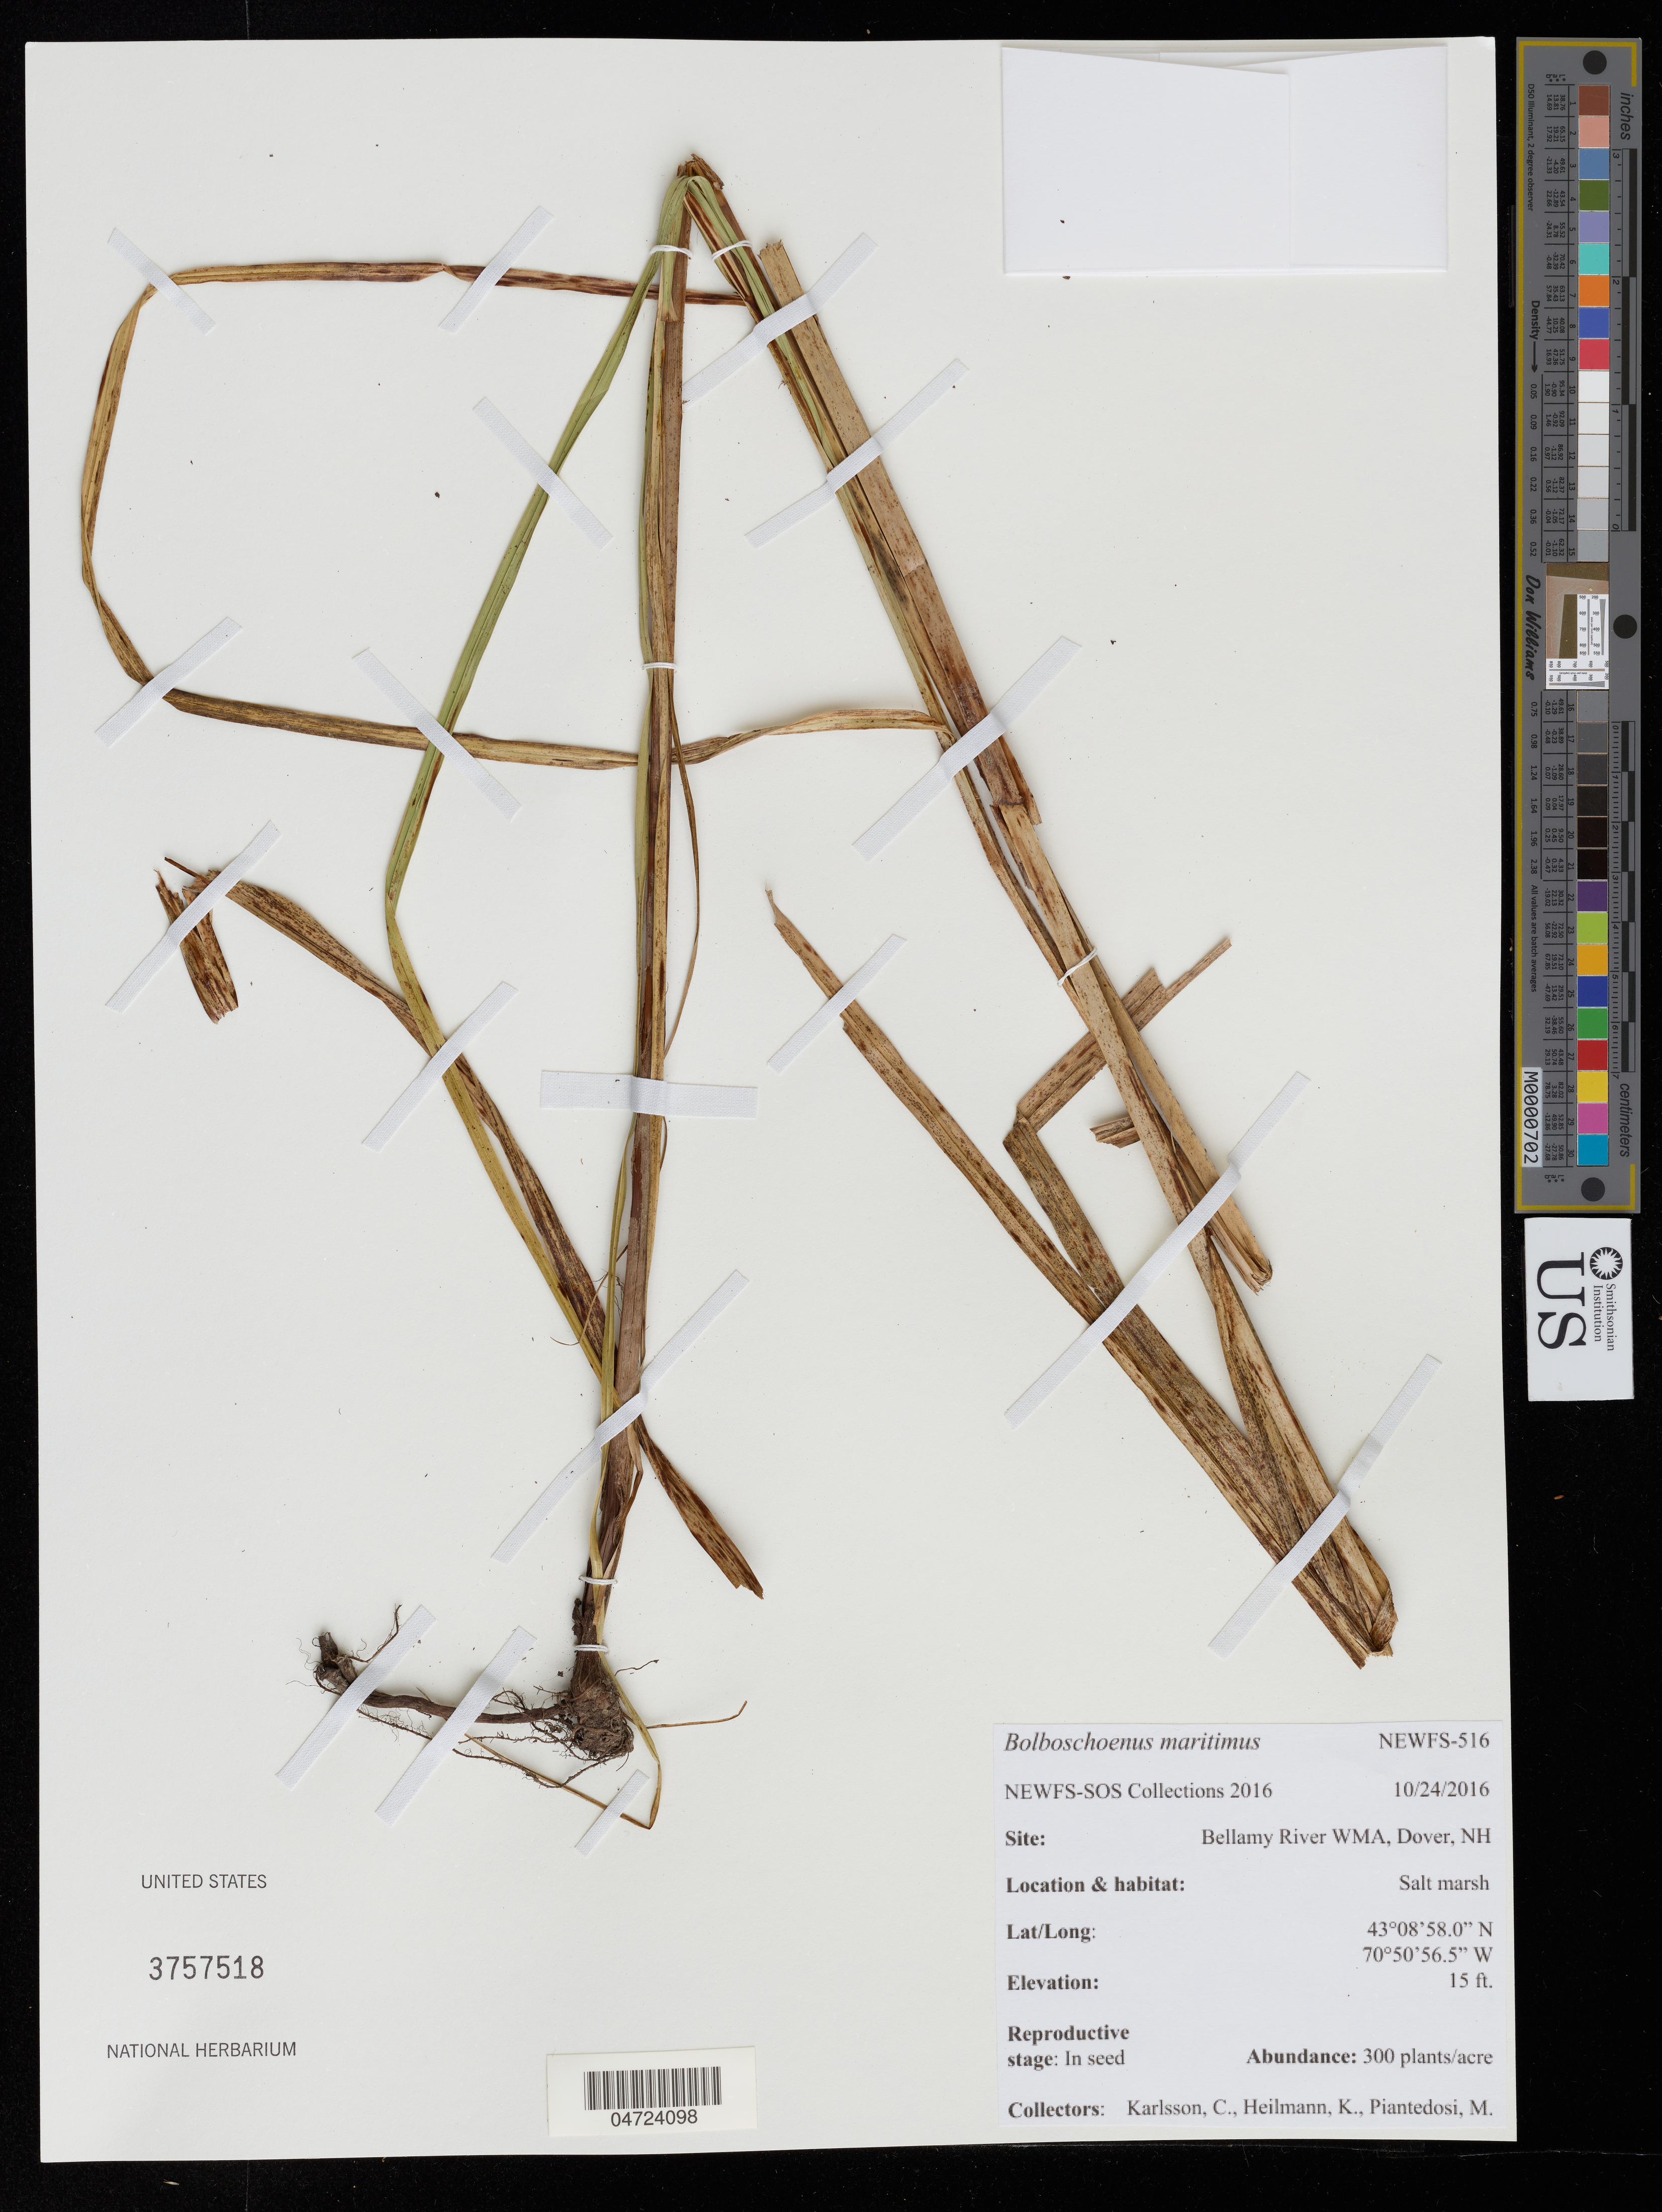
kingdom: Plantae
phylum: Tracheophyta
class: Liliopsida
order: Poales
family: Cyperaceae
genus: Bolboschoenus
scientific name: Bolboschoenus maritimus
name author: (L.) Palla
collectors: C. Karlsson, K. Heilmann & M. Piantedosi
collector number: NEWFS-516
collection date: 2016-10-24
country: United States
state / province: New Hampshire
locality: Bellamy River WMA, Dover.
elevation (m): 5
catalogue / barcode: US 3757518